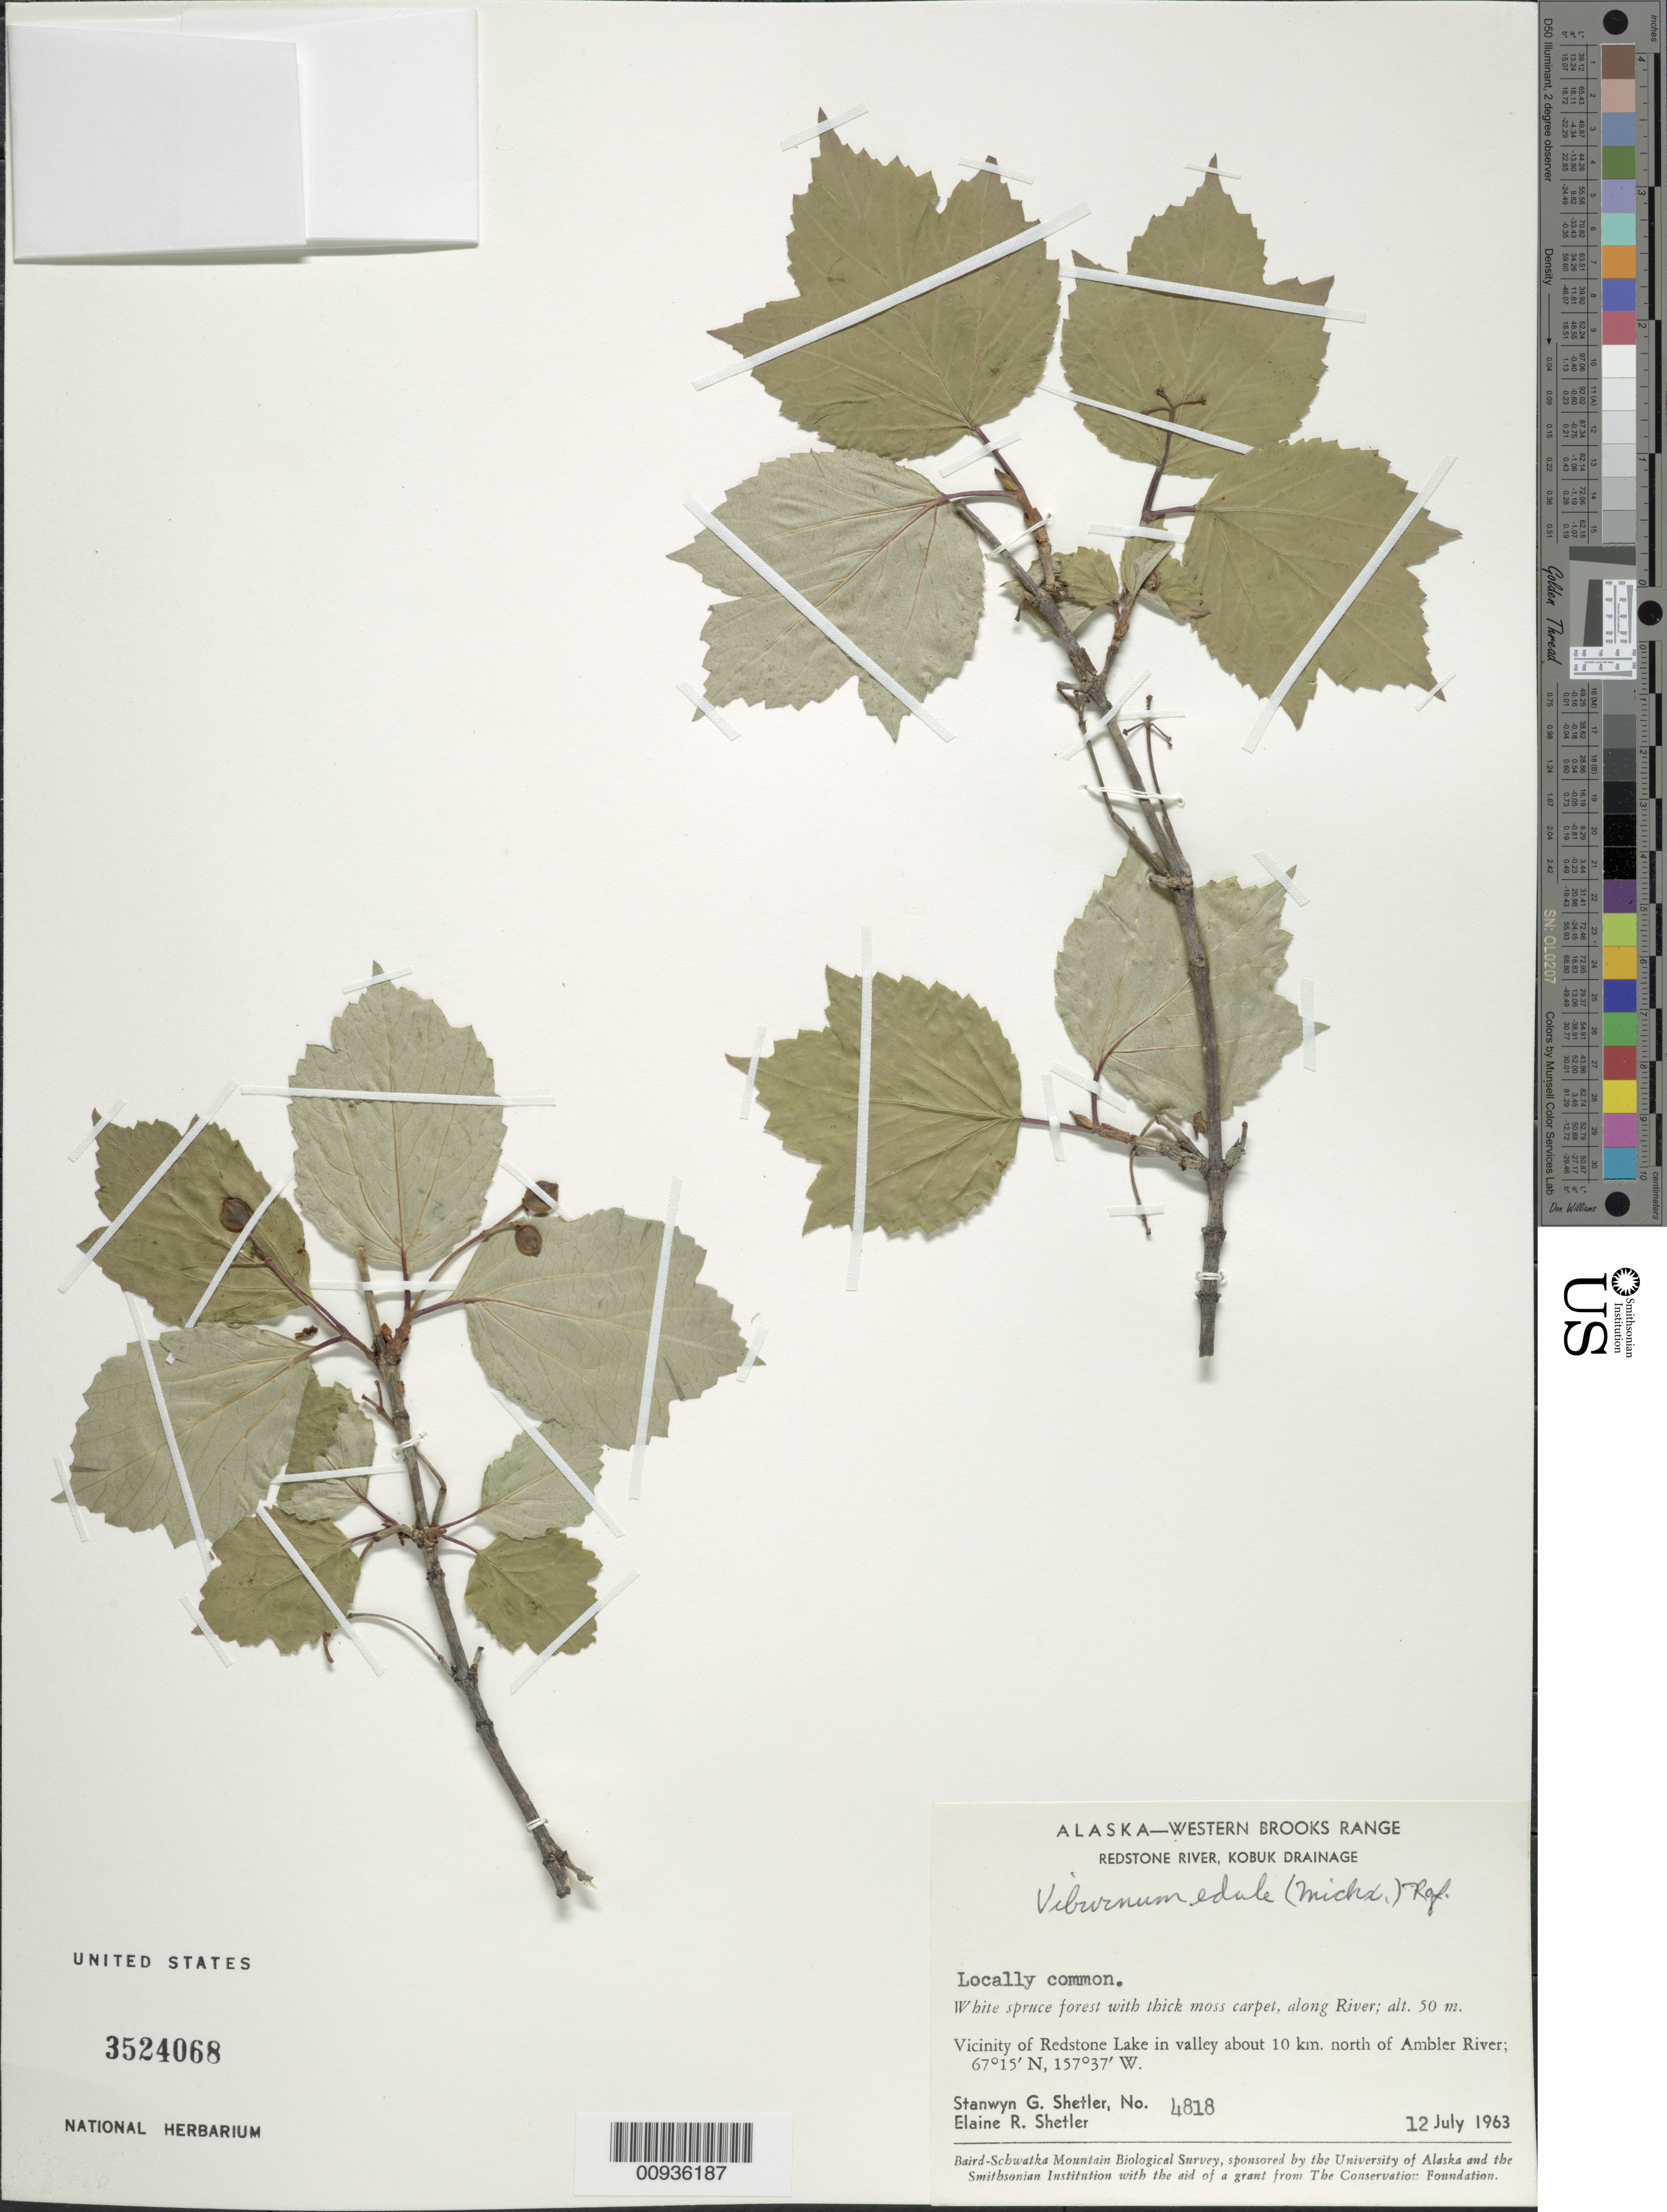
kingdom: Plantae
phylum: Tracheophyta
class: Magnoliopsida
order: Dipsacales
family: Viburnaceae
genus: Viburnum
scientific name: Viburnum edule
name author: (Michx.) Raf.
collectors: S. Shetler & E. R. Shetler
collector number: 4818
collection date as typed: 12 Jul 1963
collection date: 1963-07-12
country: United States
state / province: Alaska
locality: Vicinity of Redstone Lake in valley about 10 km. north of Ambler River. Western Brooks Range, Redstone River, Kobuk Drainage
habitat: White spruce forest with thick moss carpet, along River.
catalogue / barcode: US 3524068